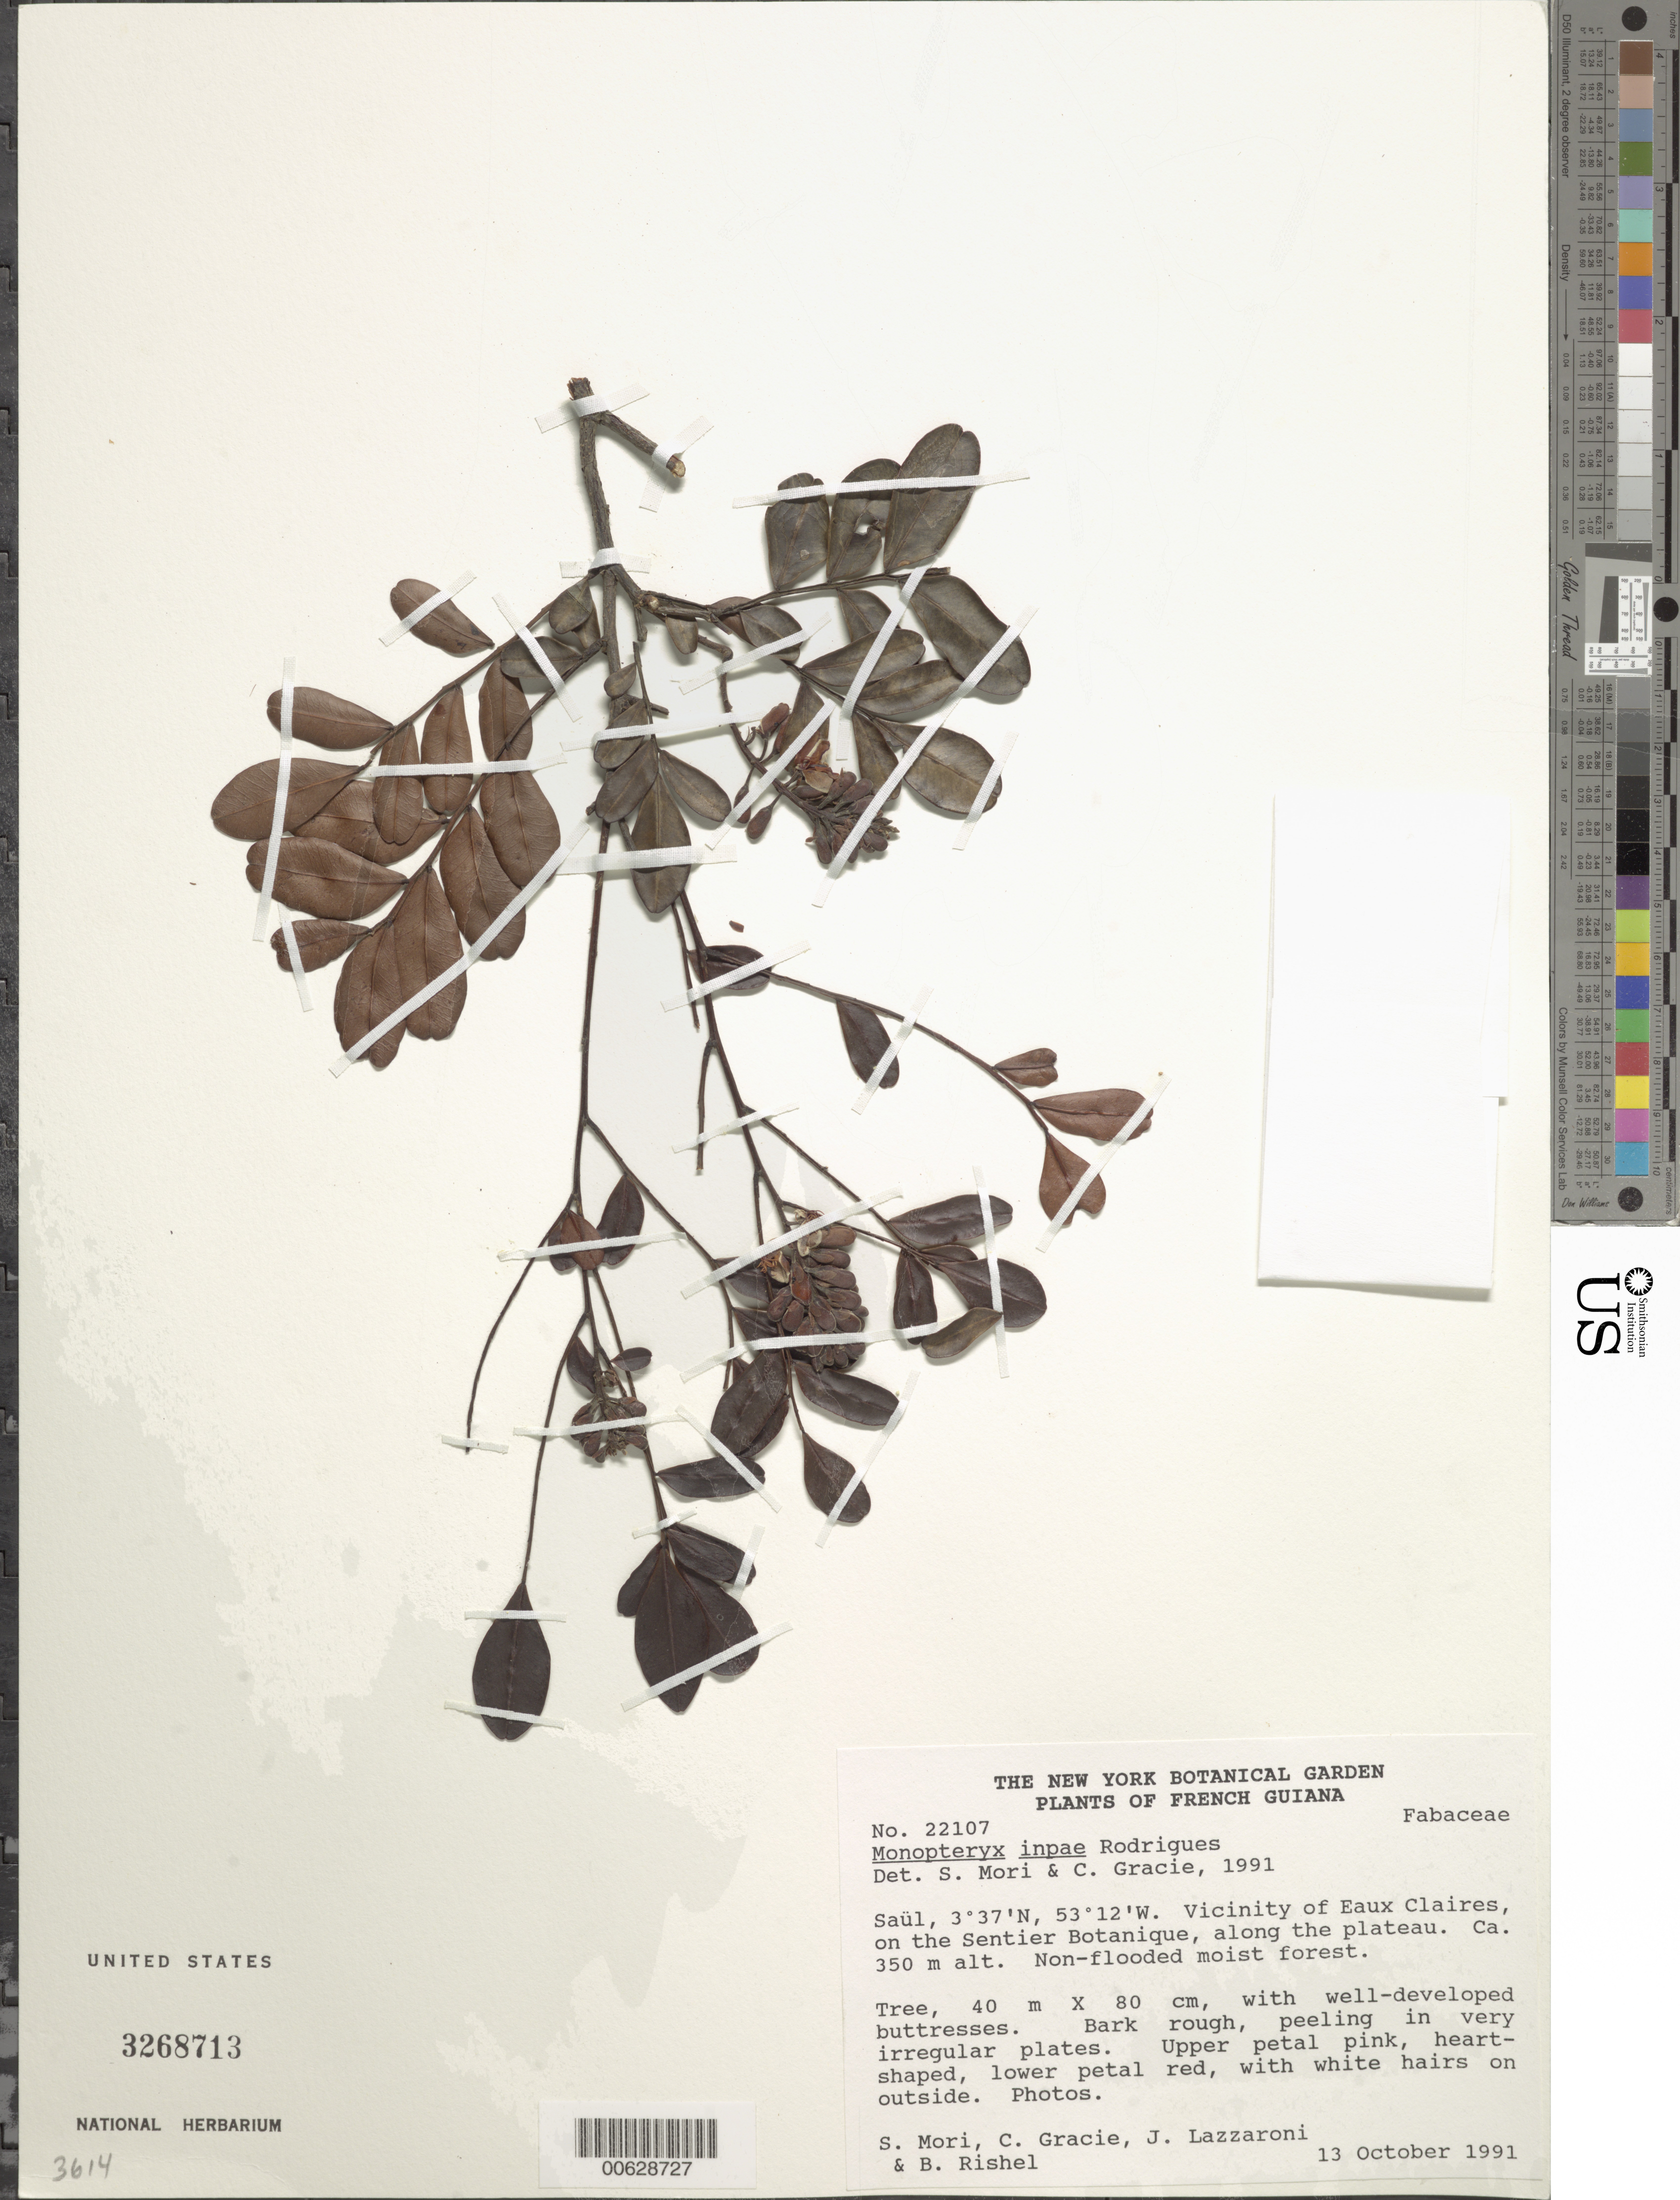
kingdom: Plantae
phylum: Tracheophyta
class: Magnoliopsida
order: Fabales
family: Fabaceae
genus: Monopteryx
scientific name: Monopteryx inpae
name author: W.A. Rodrigues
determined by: Gracie, Carol A.; Mori, Scott A.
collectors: S. Mori, C. A. Gracie, J. Lazzaroni, B. Rishel, D. Russell & F. Wright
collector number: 22107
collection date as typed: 13-Oct-91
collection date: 1991-10-13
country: French Guiana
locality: Saül, vicinity of Eaux Claires on the Sentier Botanique along the plateau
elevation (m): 350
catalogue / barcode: US 3268713